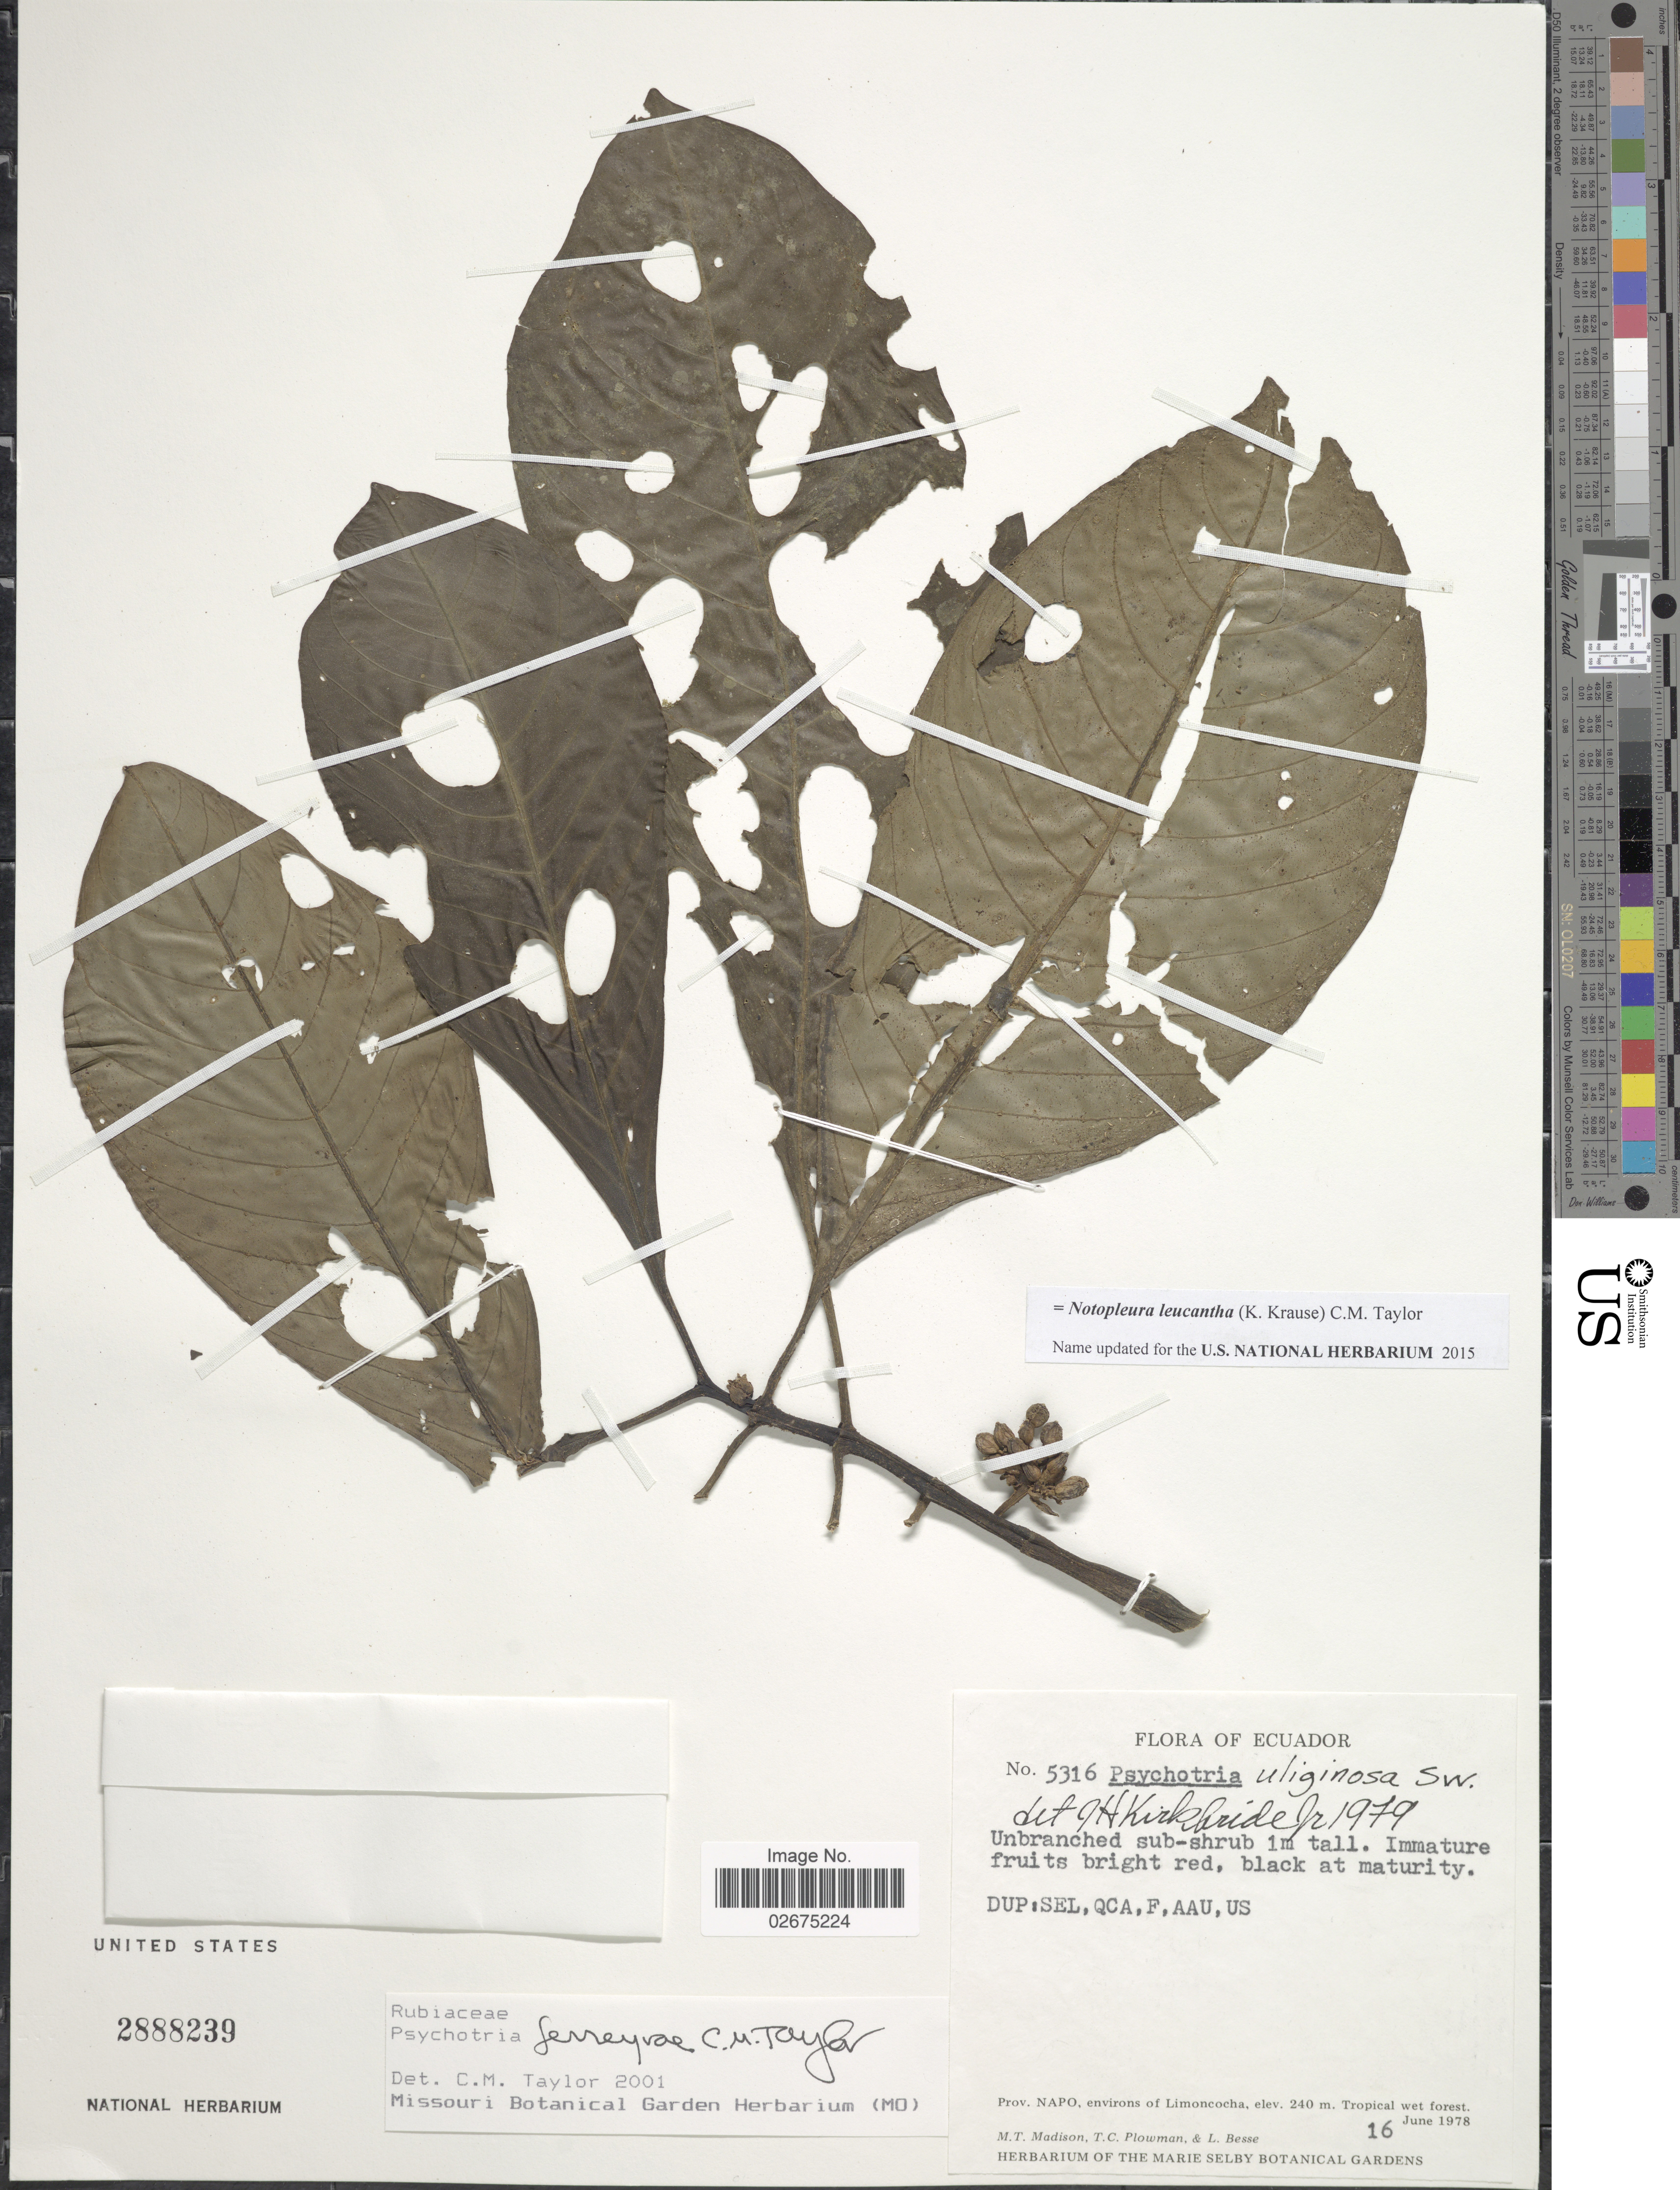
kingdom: Plantae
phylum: Tracheophyta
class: Magnoliopsida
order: Gentianales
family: Rubiaceae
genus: Notopleura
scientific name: Notopleura leucantha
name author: (K. Krause) C.M. Taylor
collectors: M. T. Madison, T. Plowman & L. Besse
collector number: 5316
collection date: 1978-06-16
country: Ecuador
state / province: Napo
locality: Environs of Limoncocha, Tropical wet forest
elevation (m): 240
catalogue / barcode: US 2888239